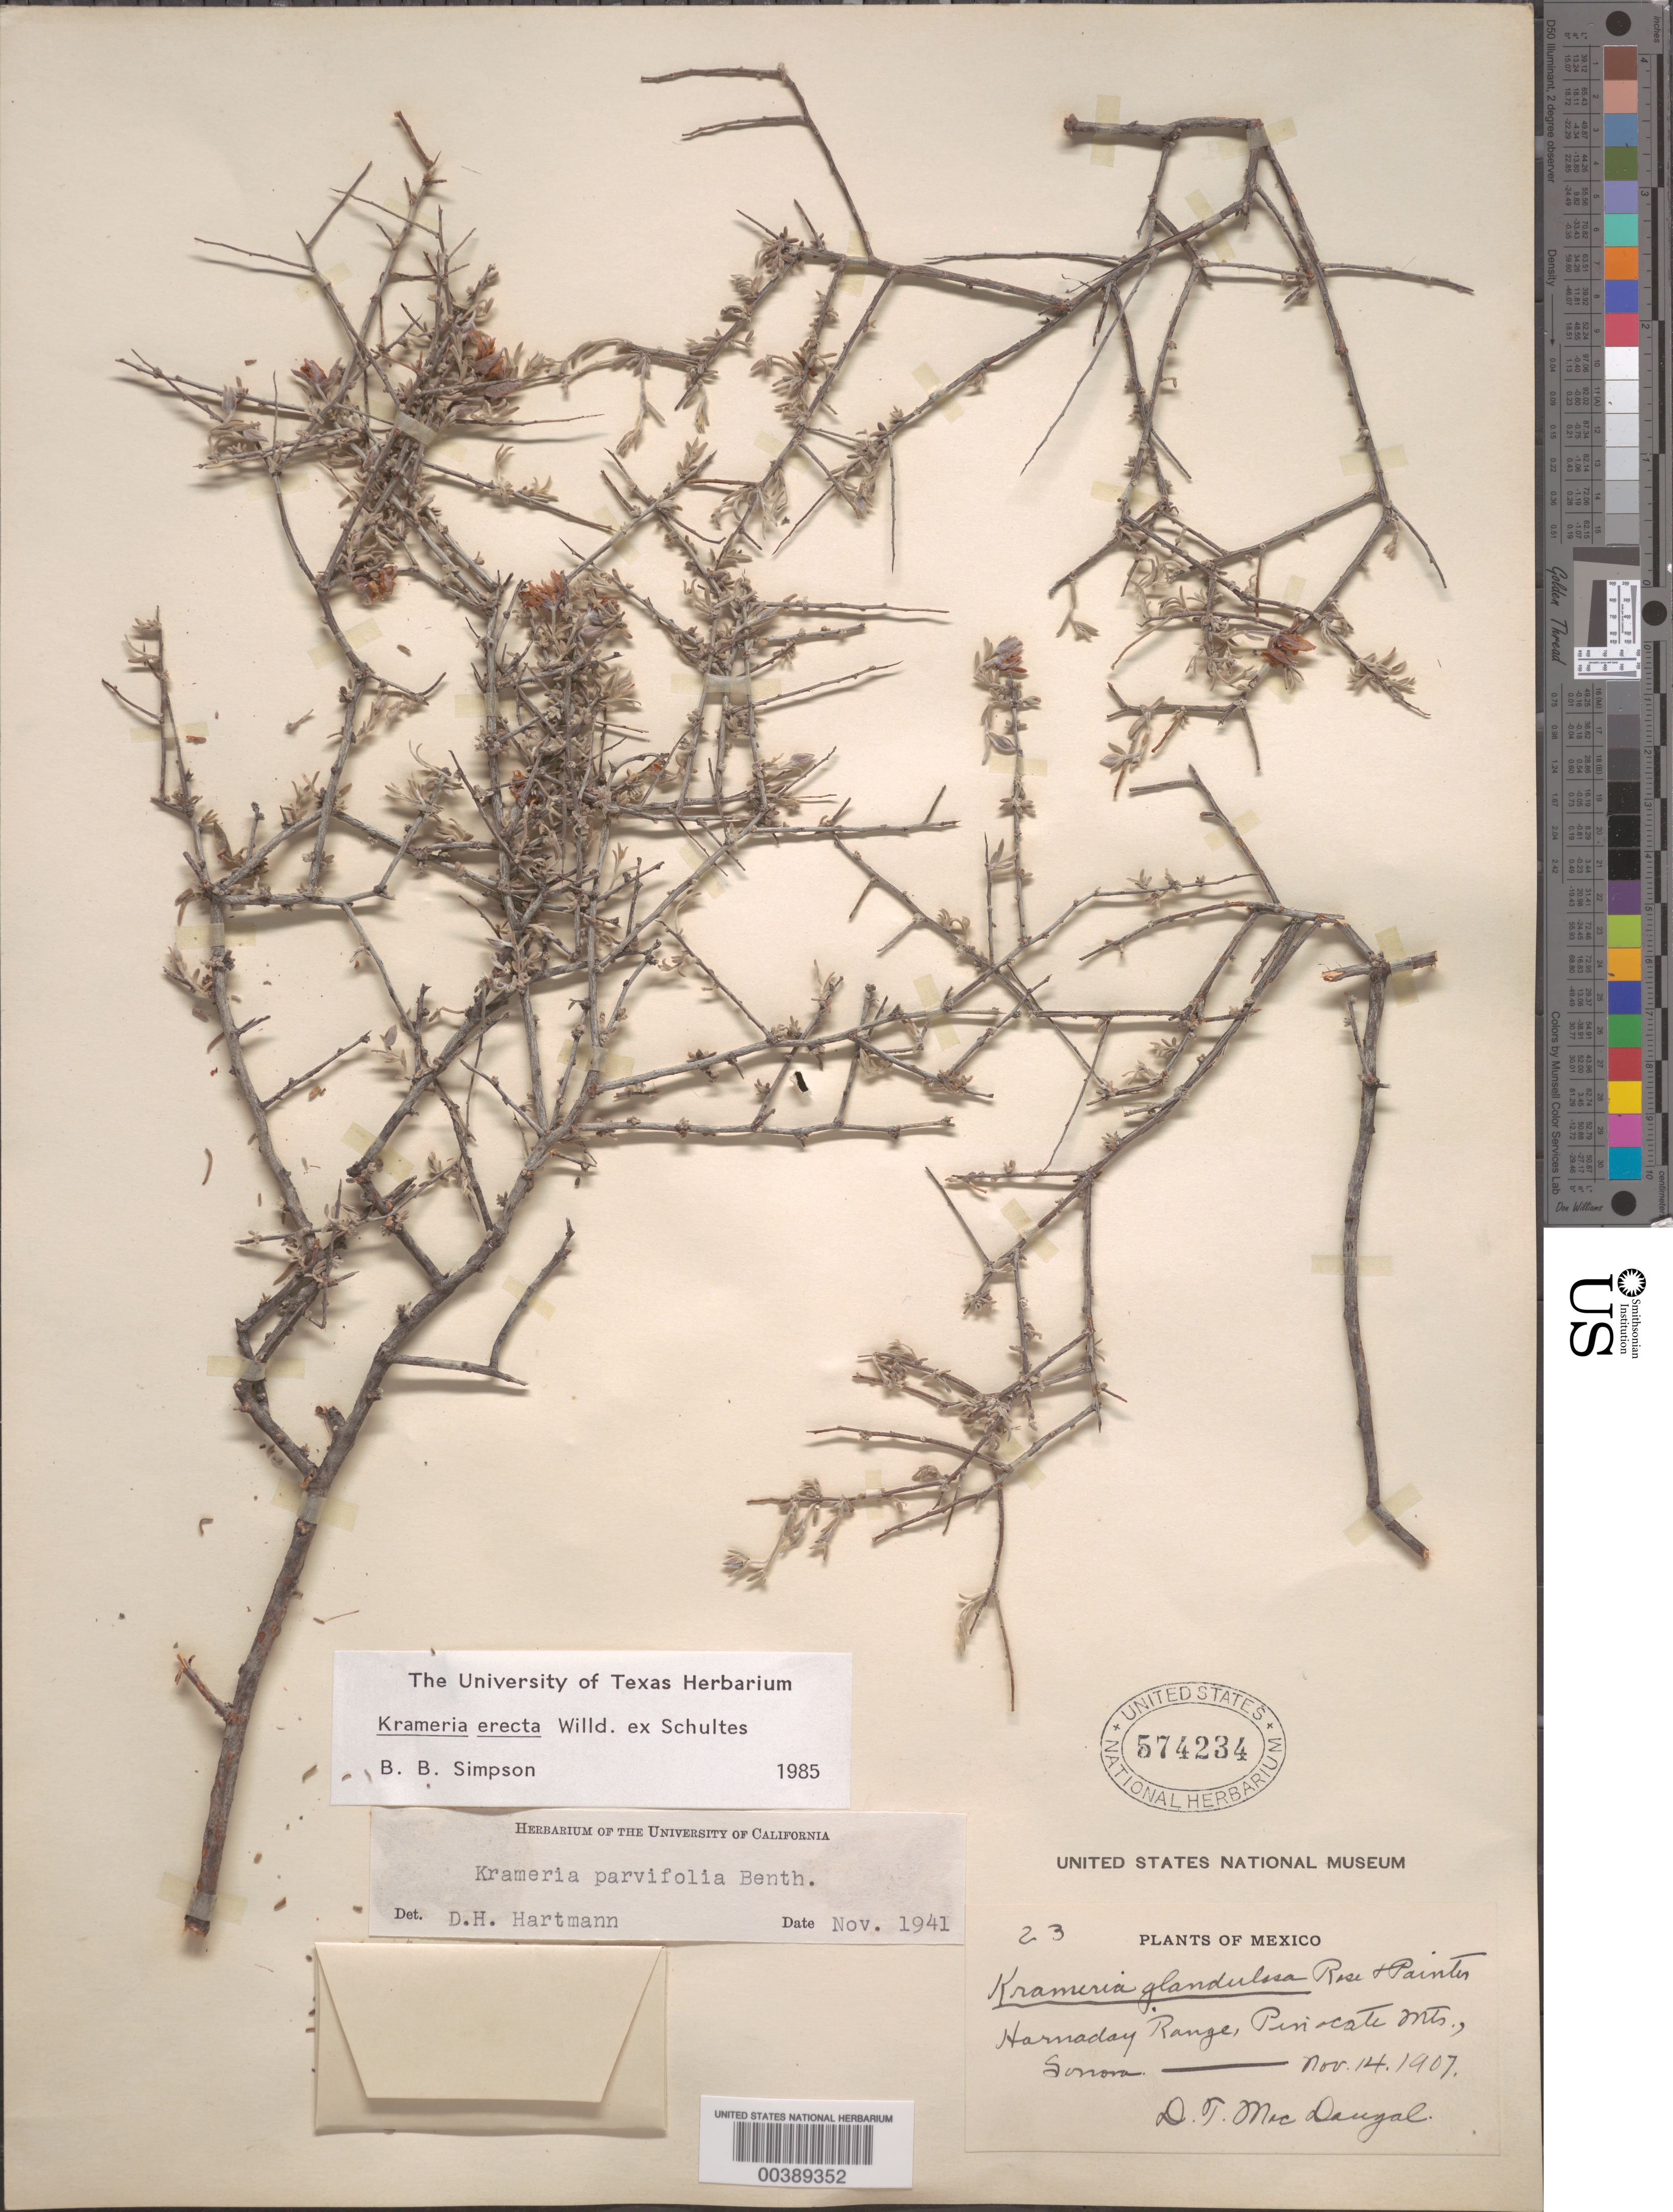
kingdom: Plantae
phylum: Tracheophyta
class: Magnoliopsida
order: Zygophyllales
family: Krameriaceae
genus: Krameria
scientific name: Krameria erecta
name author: Willd. ex Schult.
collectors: D. T. MacDougal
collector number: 23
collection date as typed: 14 Nov 1907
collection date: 1907-11-14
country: Mexico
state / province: Sonora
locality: Harnaday range, pinocate mts.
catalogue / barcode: US 574234